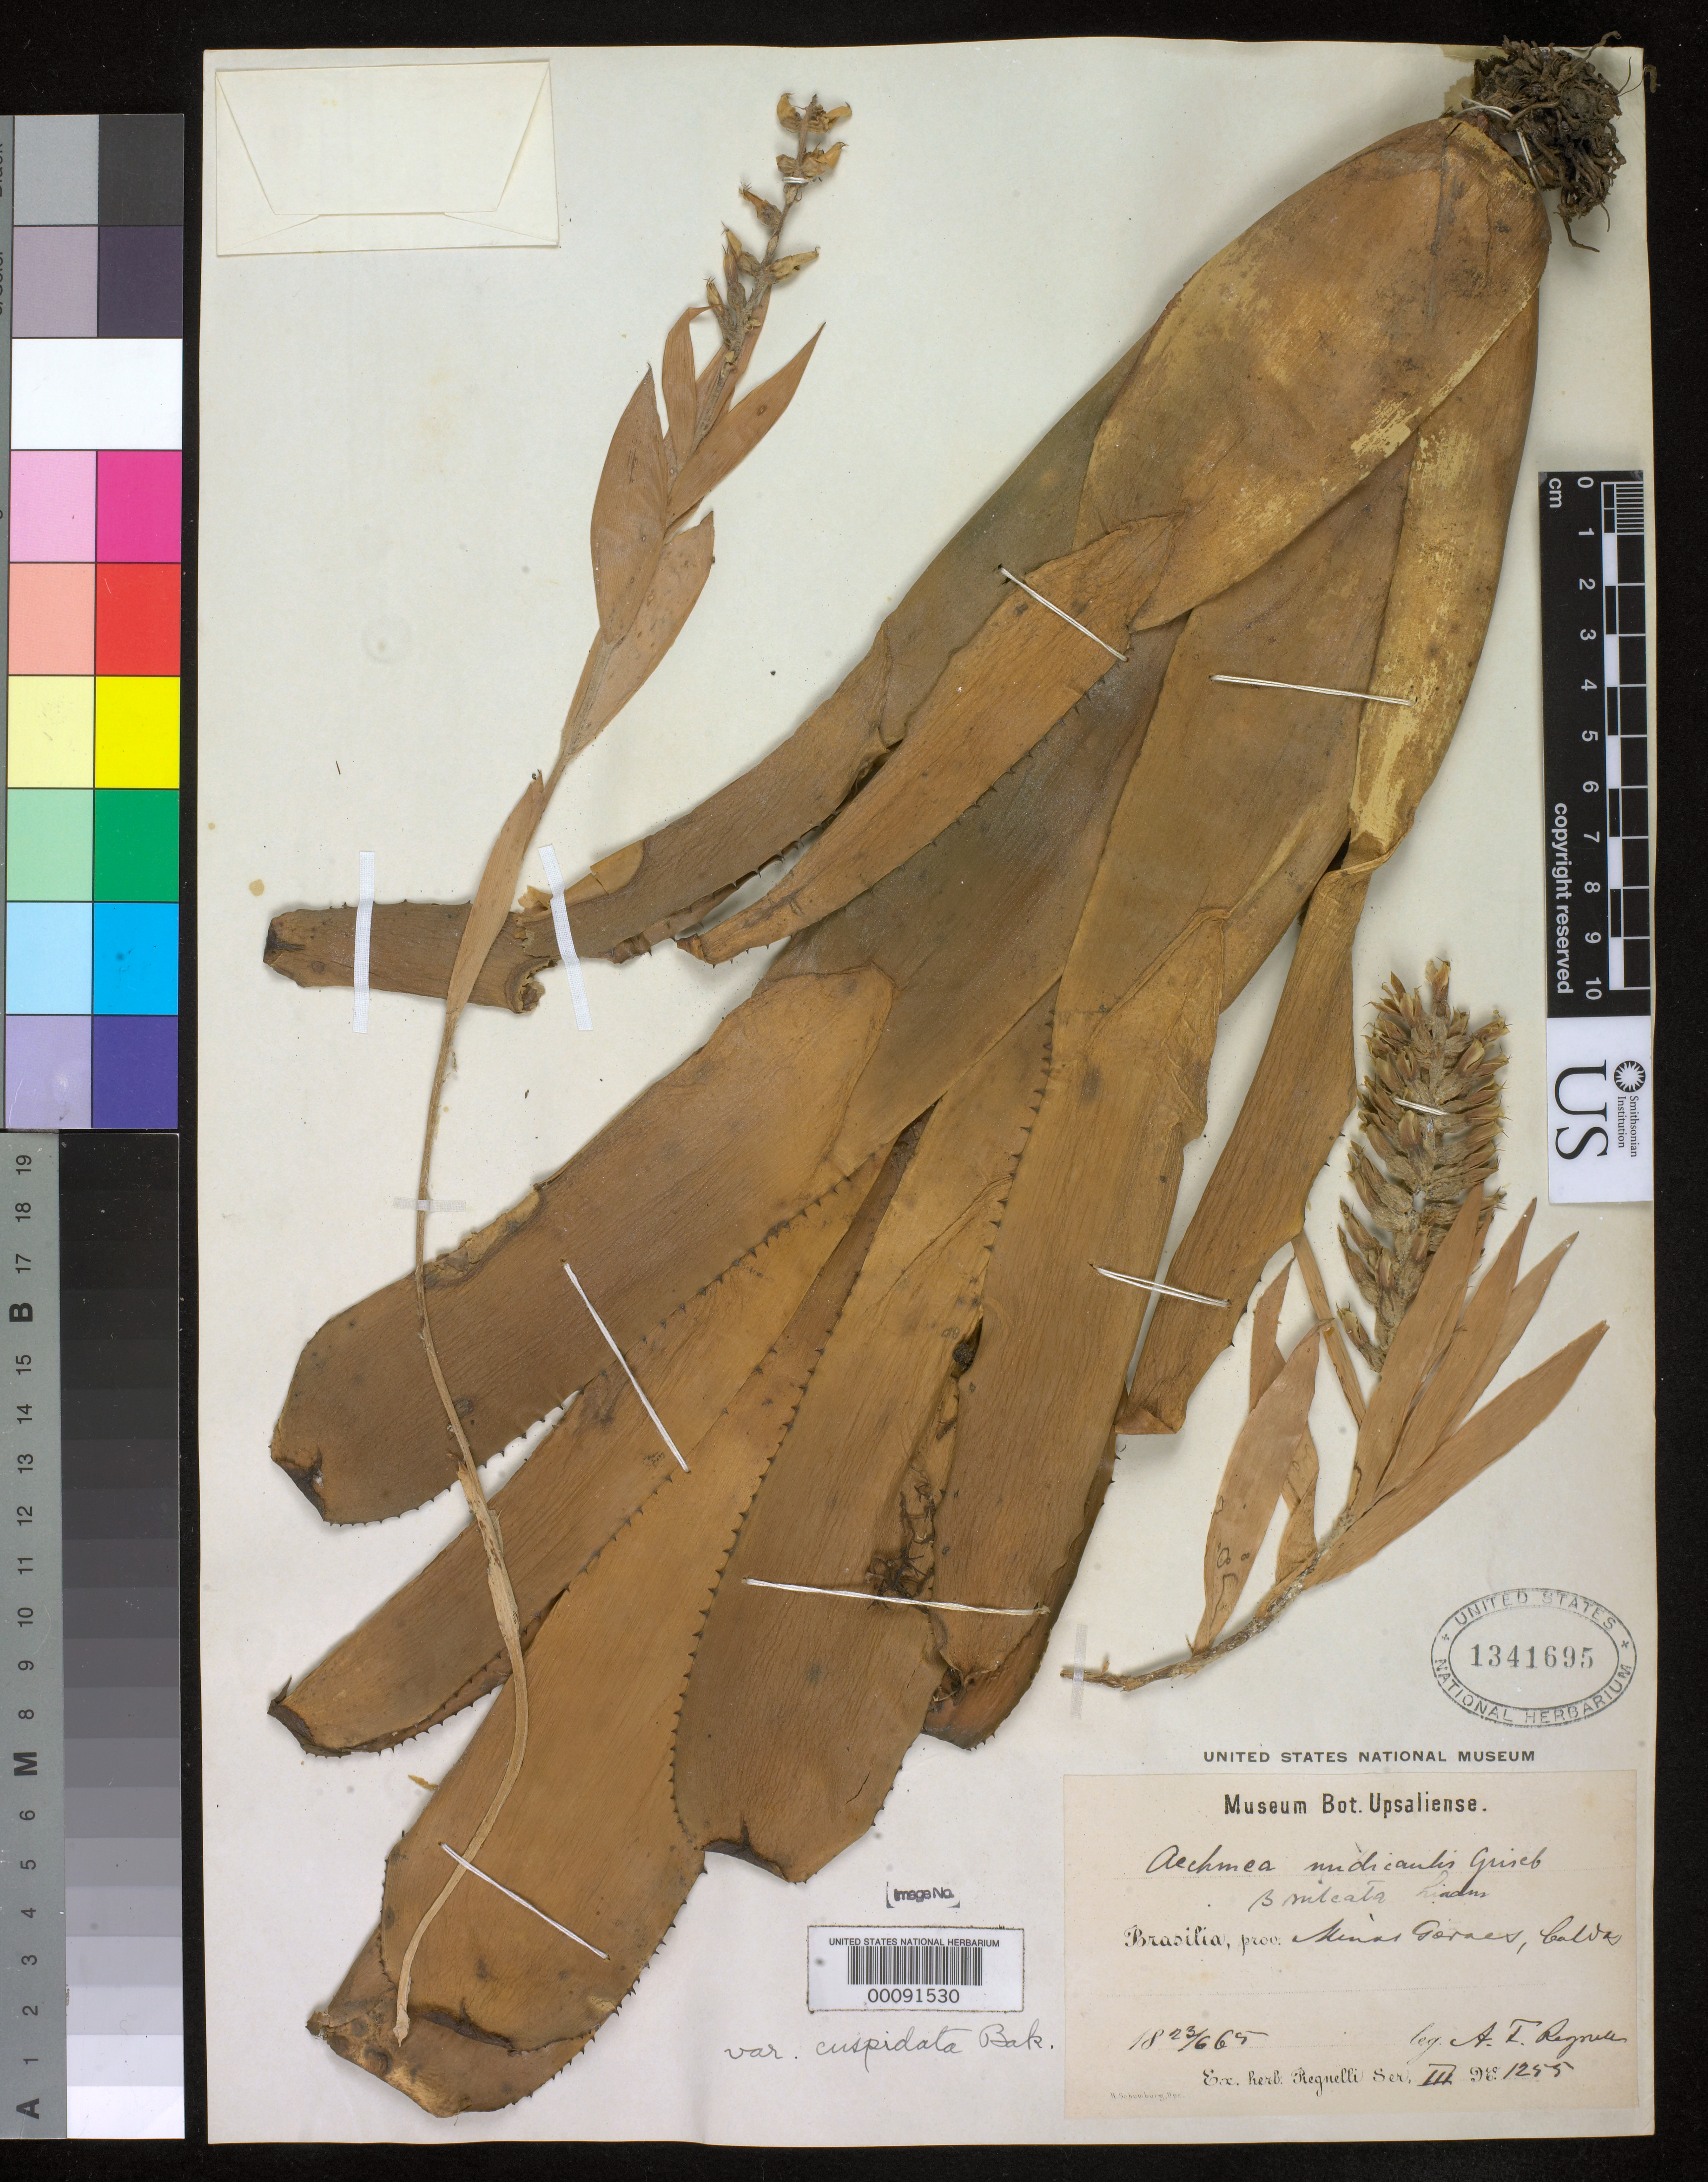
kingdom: Plantae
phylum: Tracheophyta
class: Liliopsida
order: Poales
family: Bromeliaceae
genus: Aechmea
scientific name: Aechmea sulcata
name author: Lindm.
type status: Isotype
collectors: A. F. Regnell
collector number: III 1255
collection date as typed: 23 Jun 1865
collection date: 1865-06-23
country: Brazil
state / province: Minas Gerais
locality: Caldas.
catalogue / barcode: US 1341695